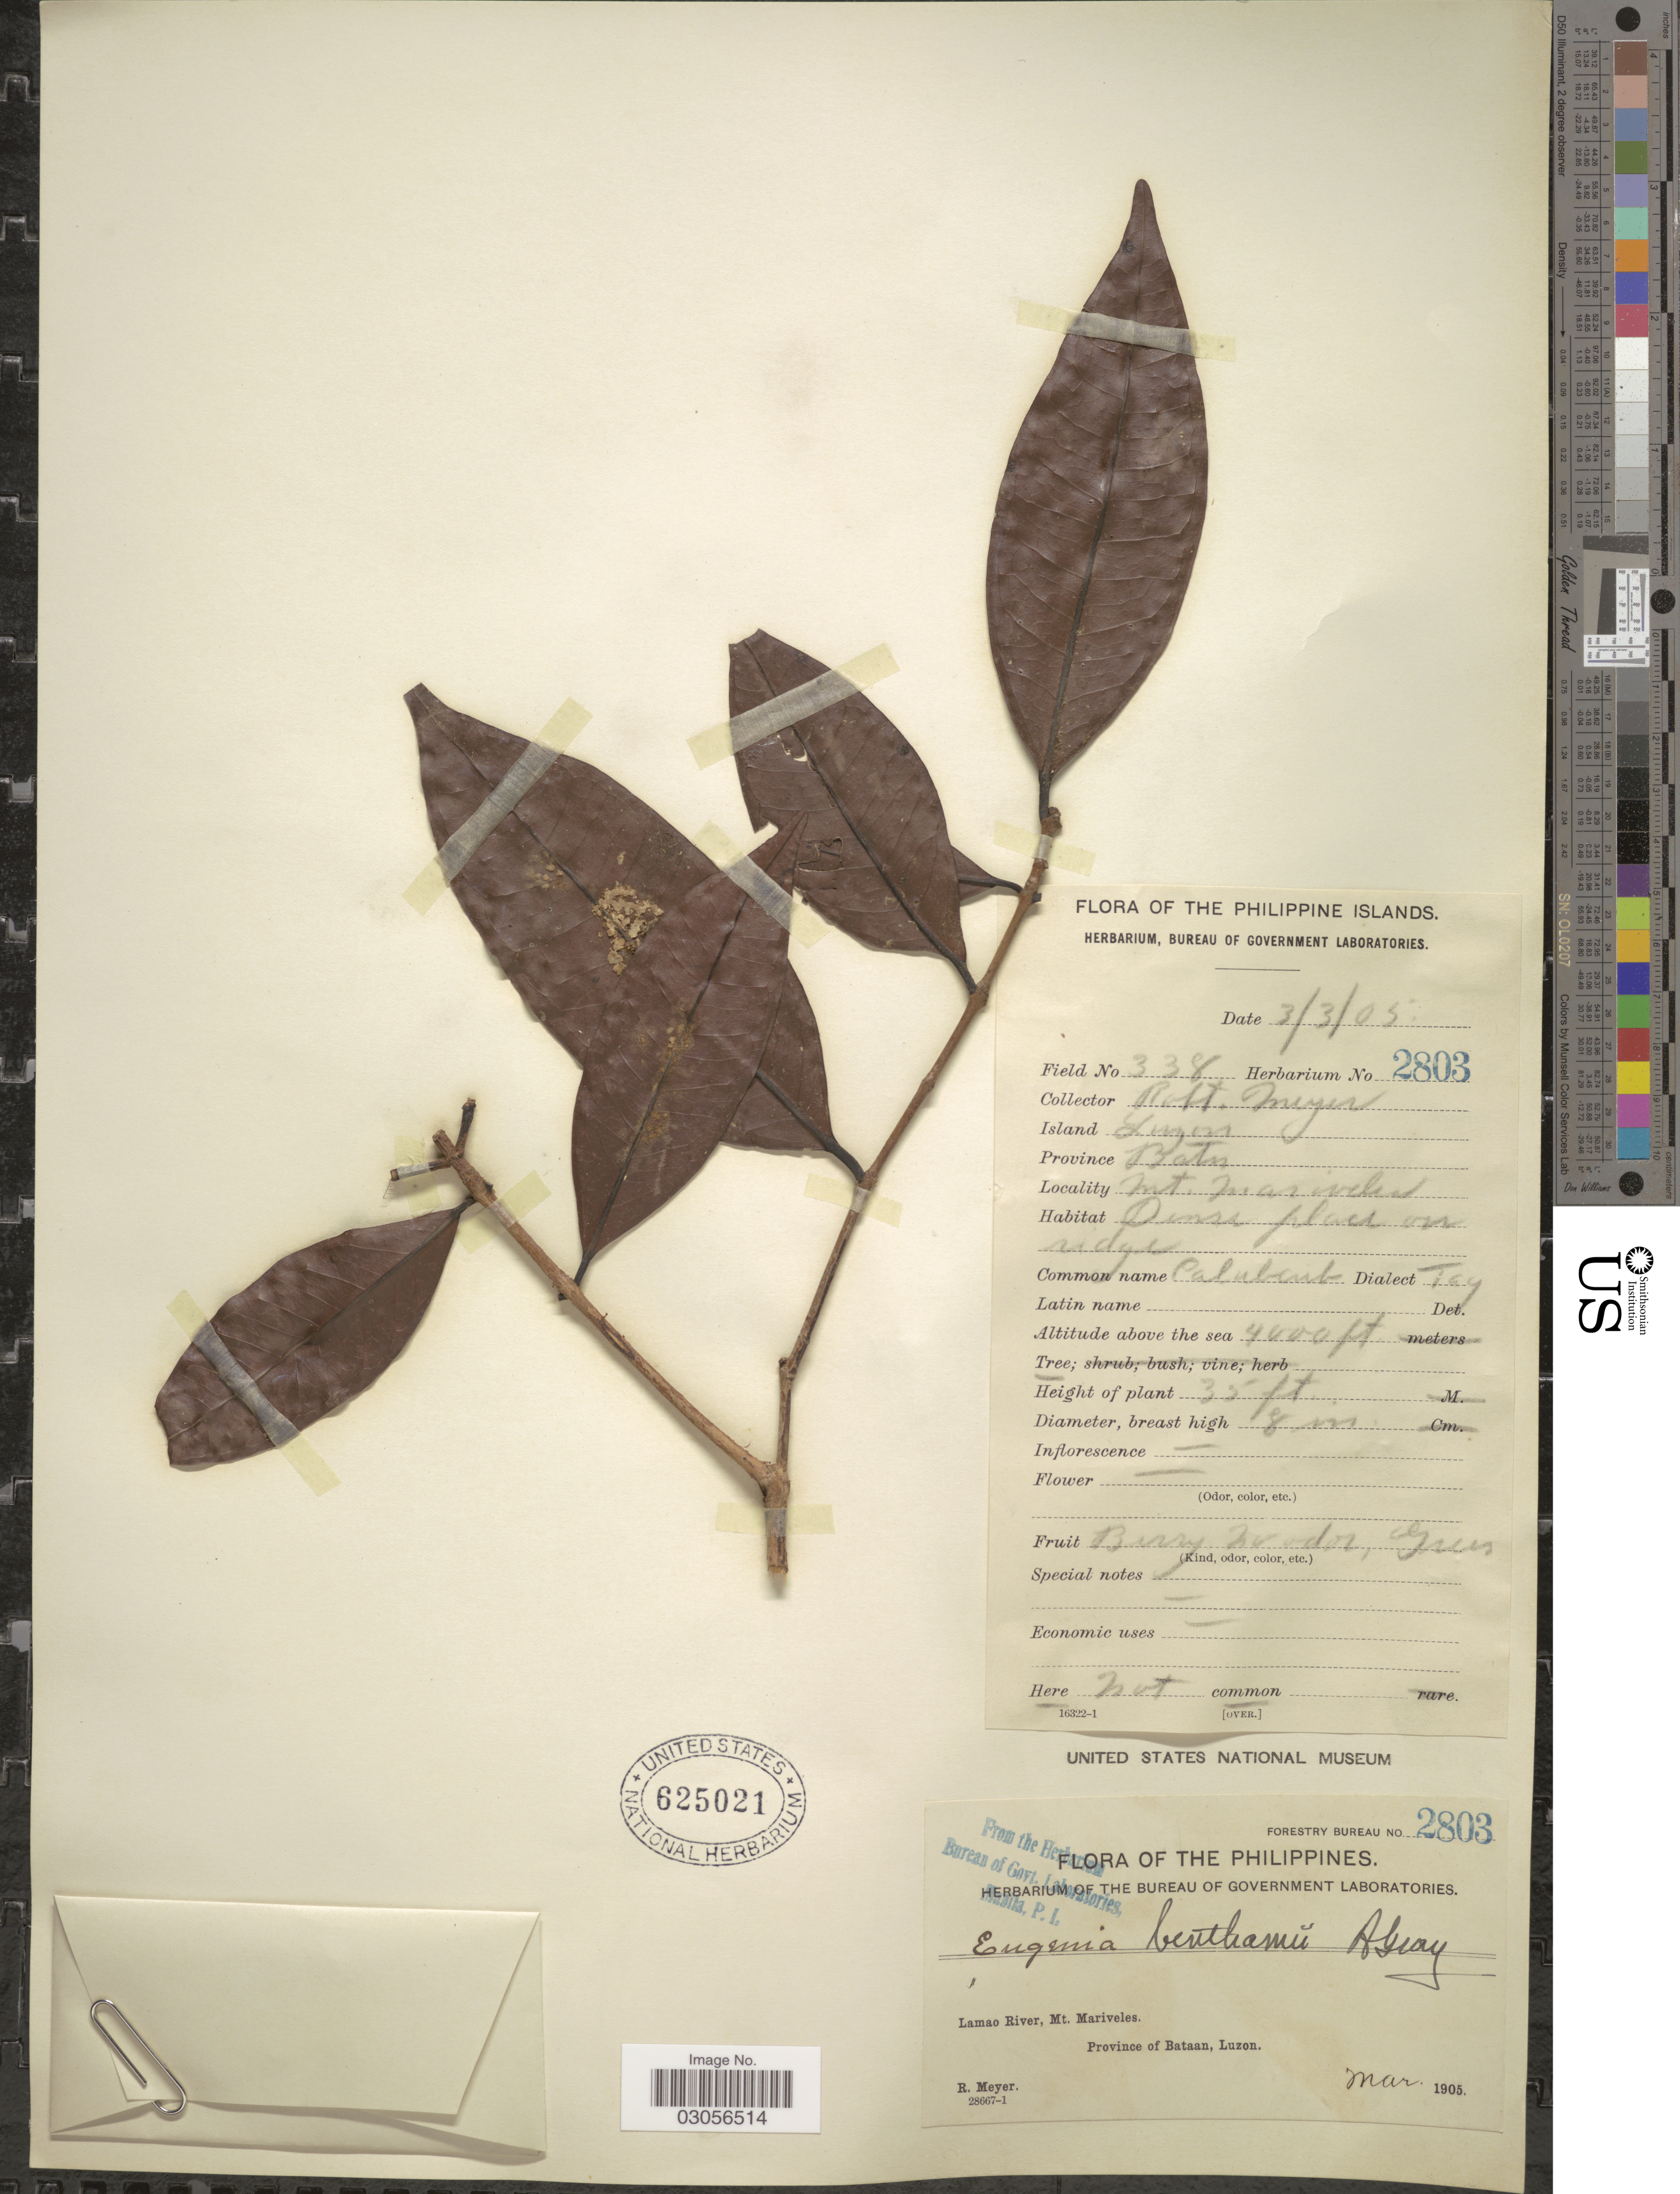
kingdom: Plantae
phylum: Tracheophyta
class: Magnoliopsida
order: Myrtales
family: Myrtaceae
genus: Syzygium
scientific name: Syzygium nitidum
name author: Benth.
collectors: R. Meyer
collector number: Forestry Bureau 2803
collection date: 1905-03-03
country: Philippines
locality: Lamao River, Mt. Mariveles. Province of Bataan, Luzon.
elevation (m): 1219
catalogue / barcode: US 625021